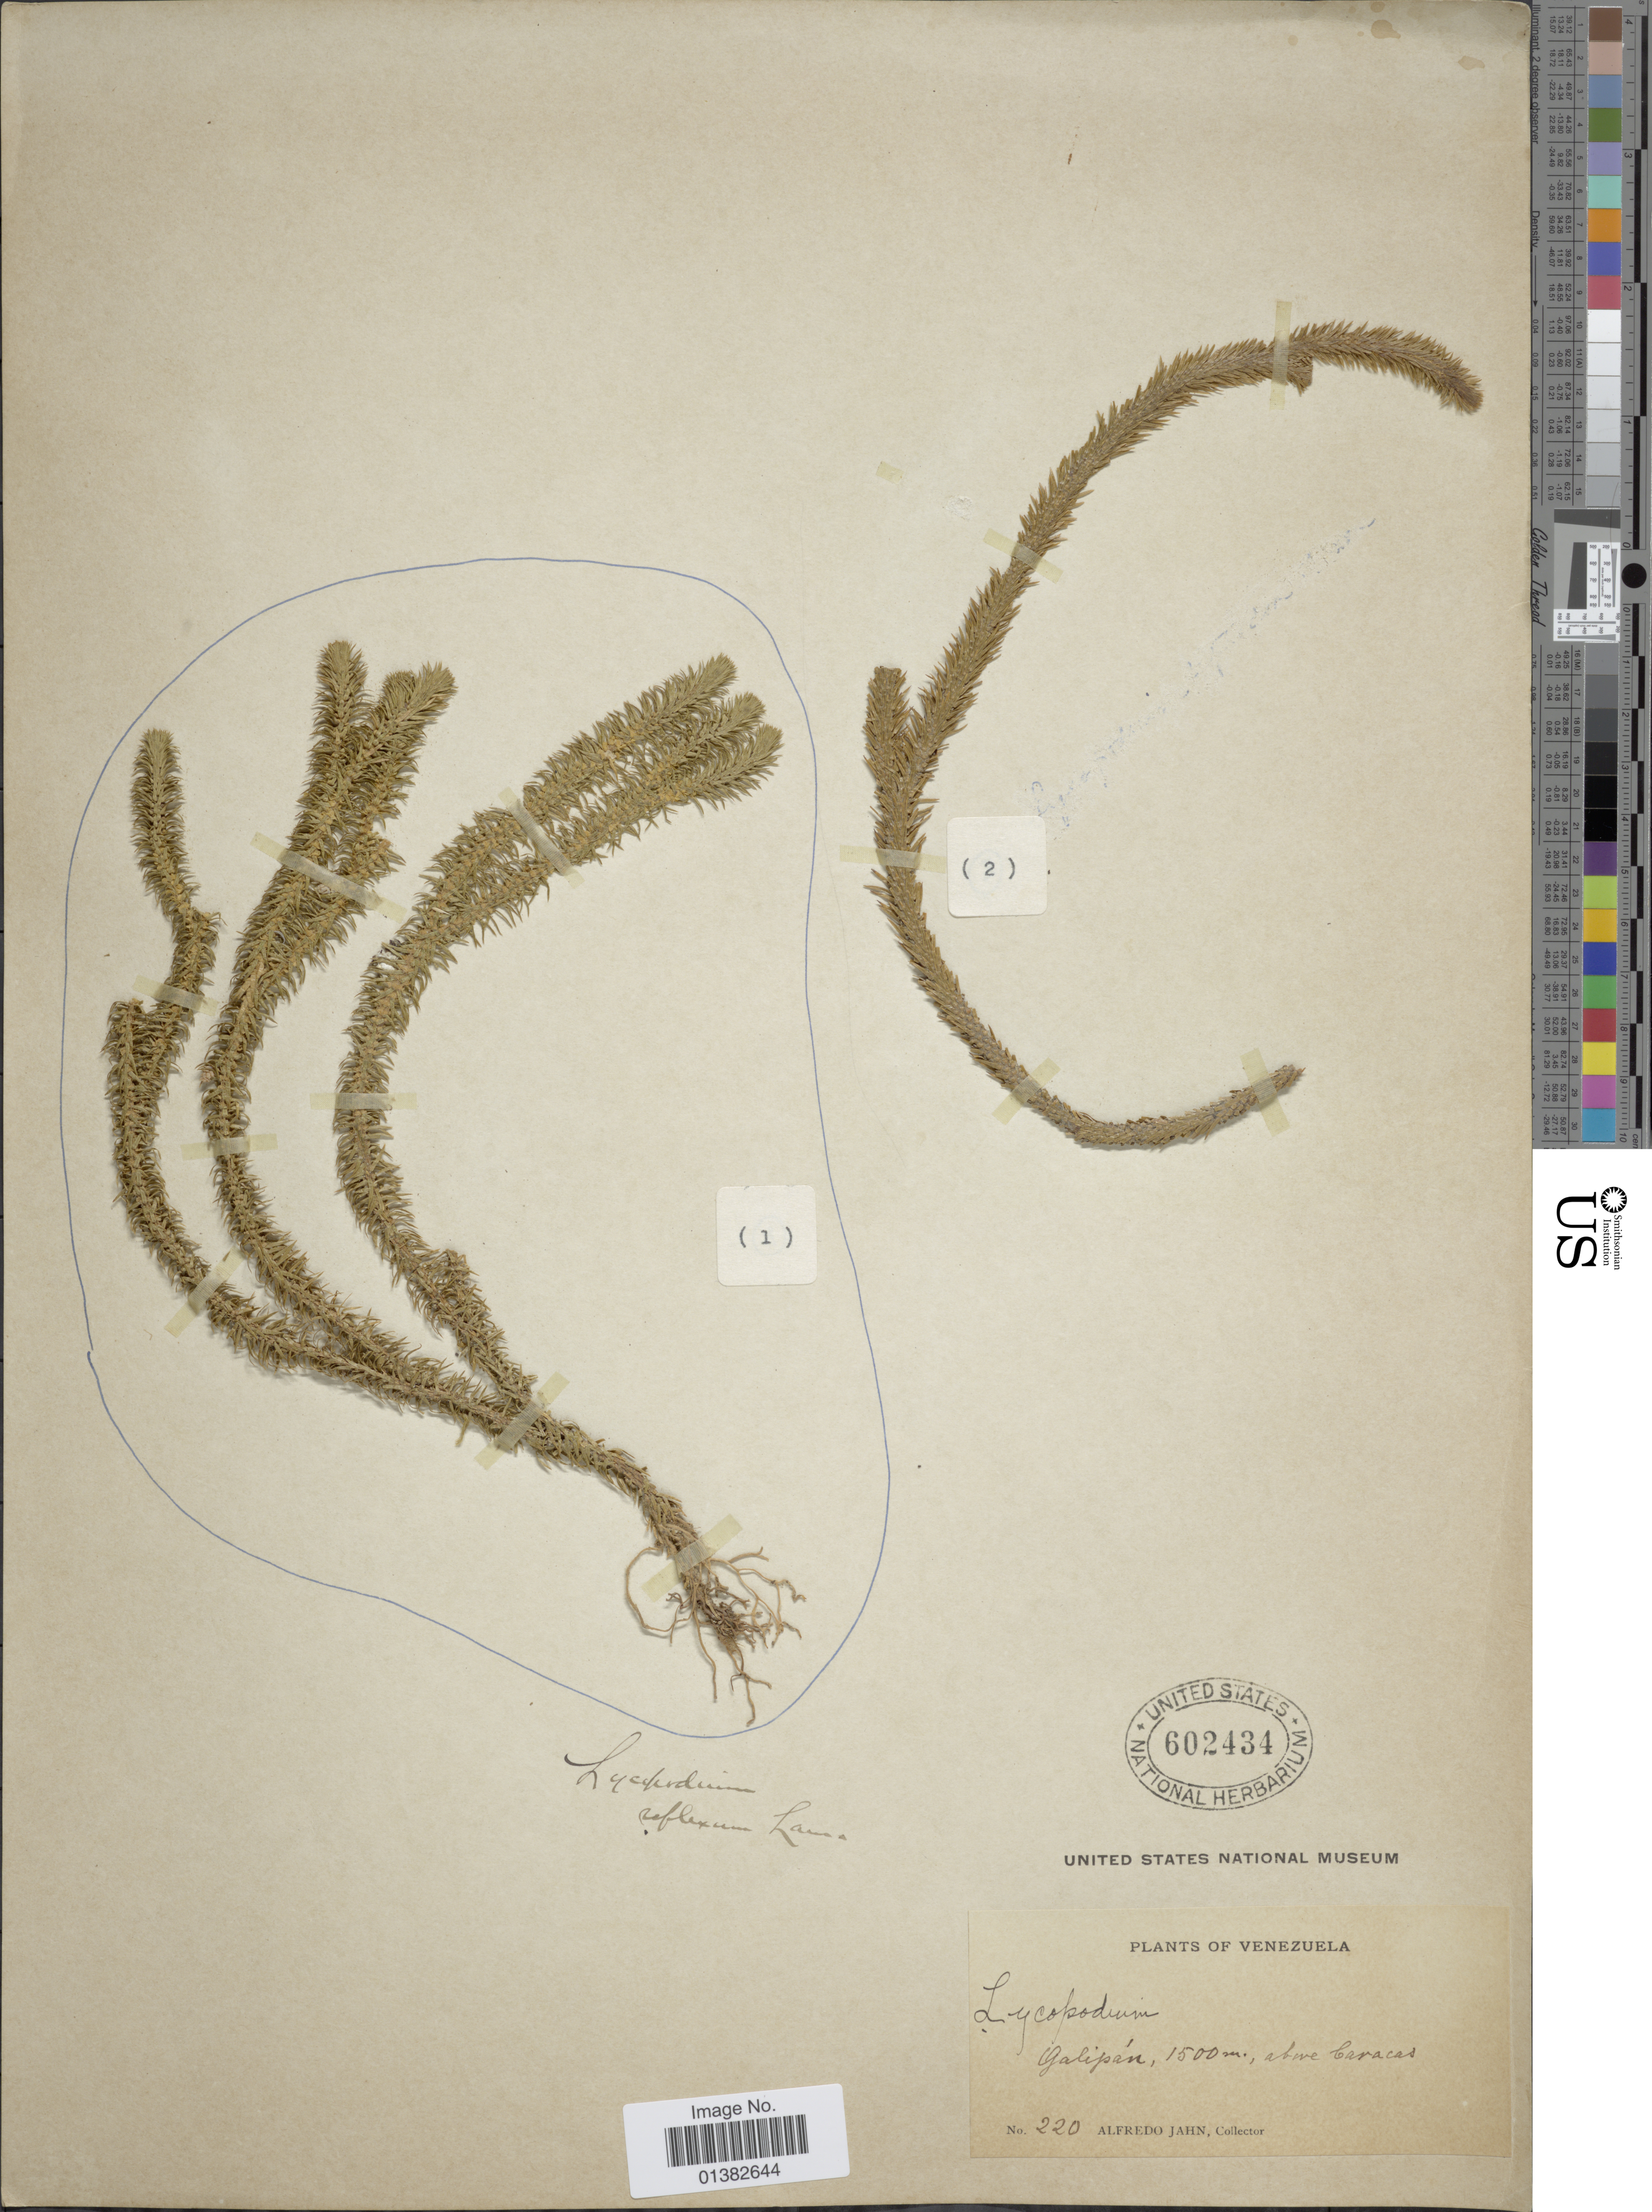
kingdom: Plantae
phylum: Tracheophyta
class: Lycopodiopsida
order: Lycopodiales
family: Lycopodiaceae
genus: Phlegmariurus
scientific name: Phlegmariurus reflexus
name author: (Lam.) B. Øllg.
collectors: A. Jahn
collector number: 220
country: Venezuela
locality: Galipán, above Caracas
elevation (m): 1500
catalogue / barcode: US 602434